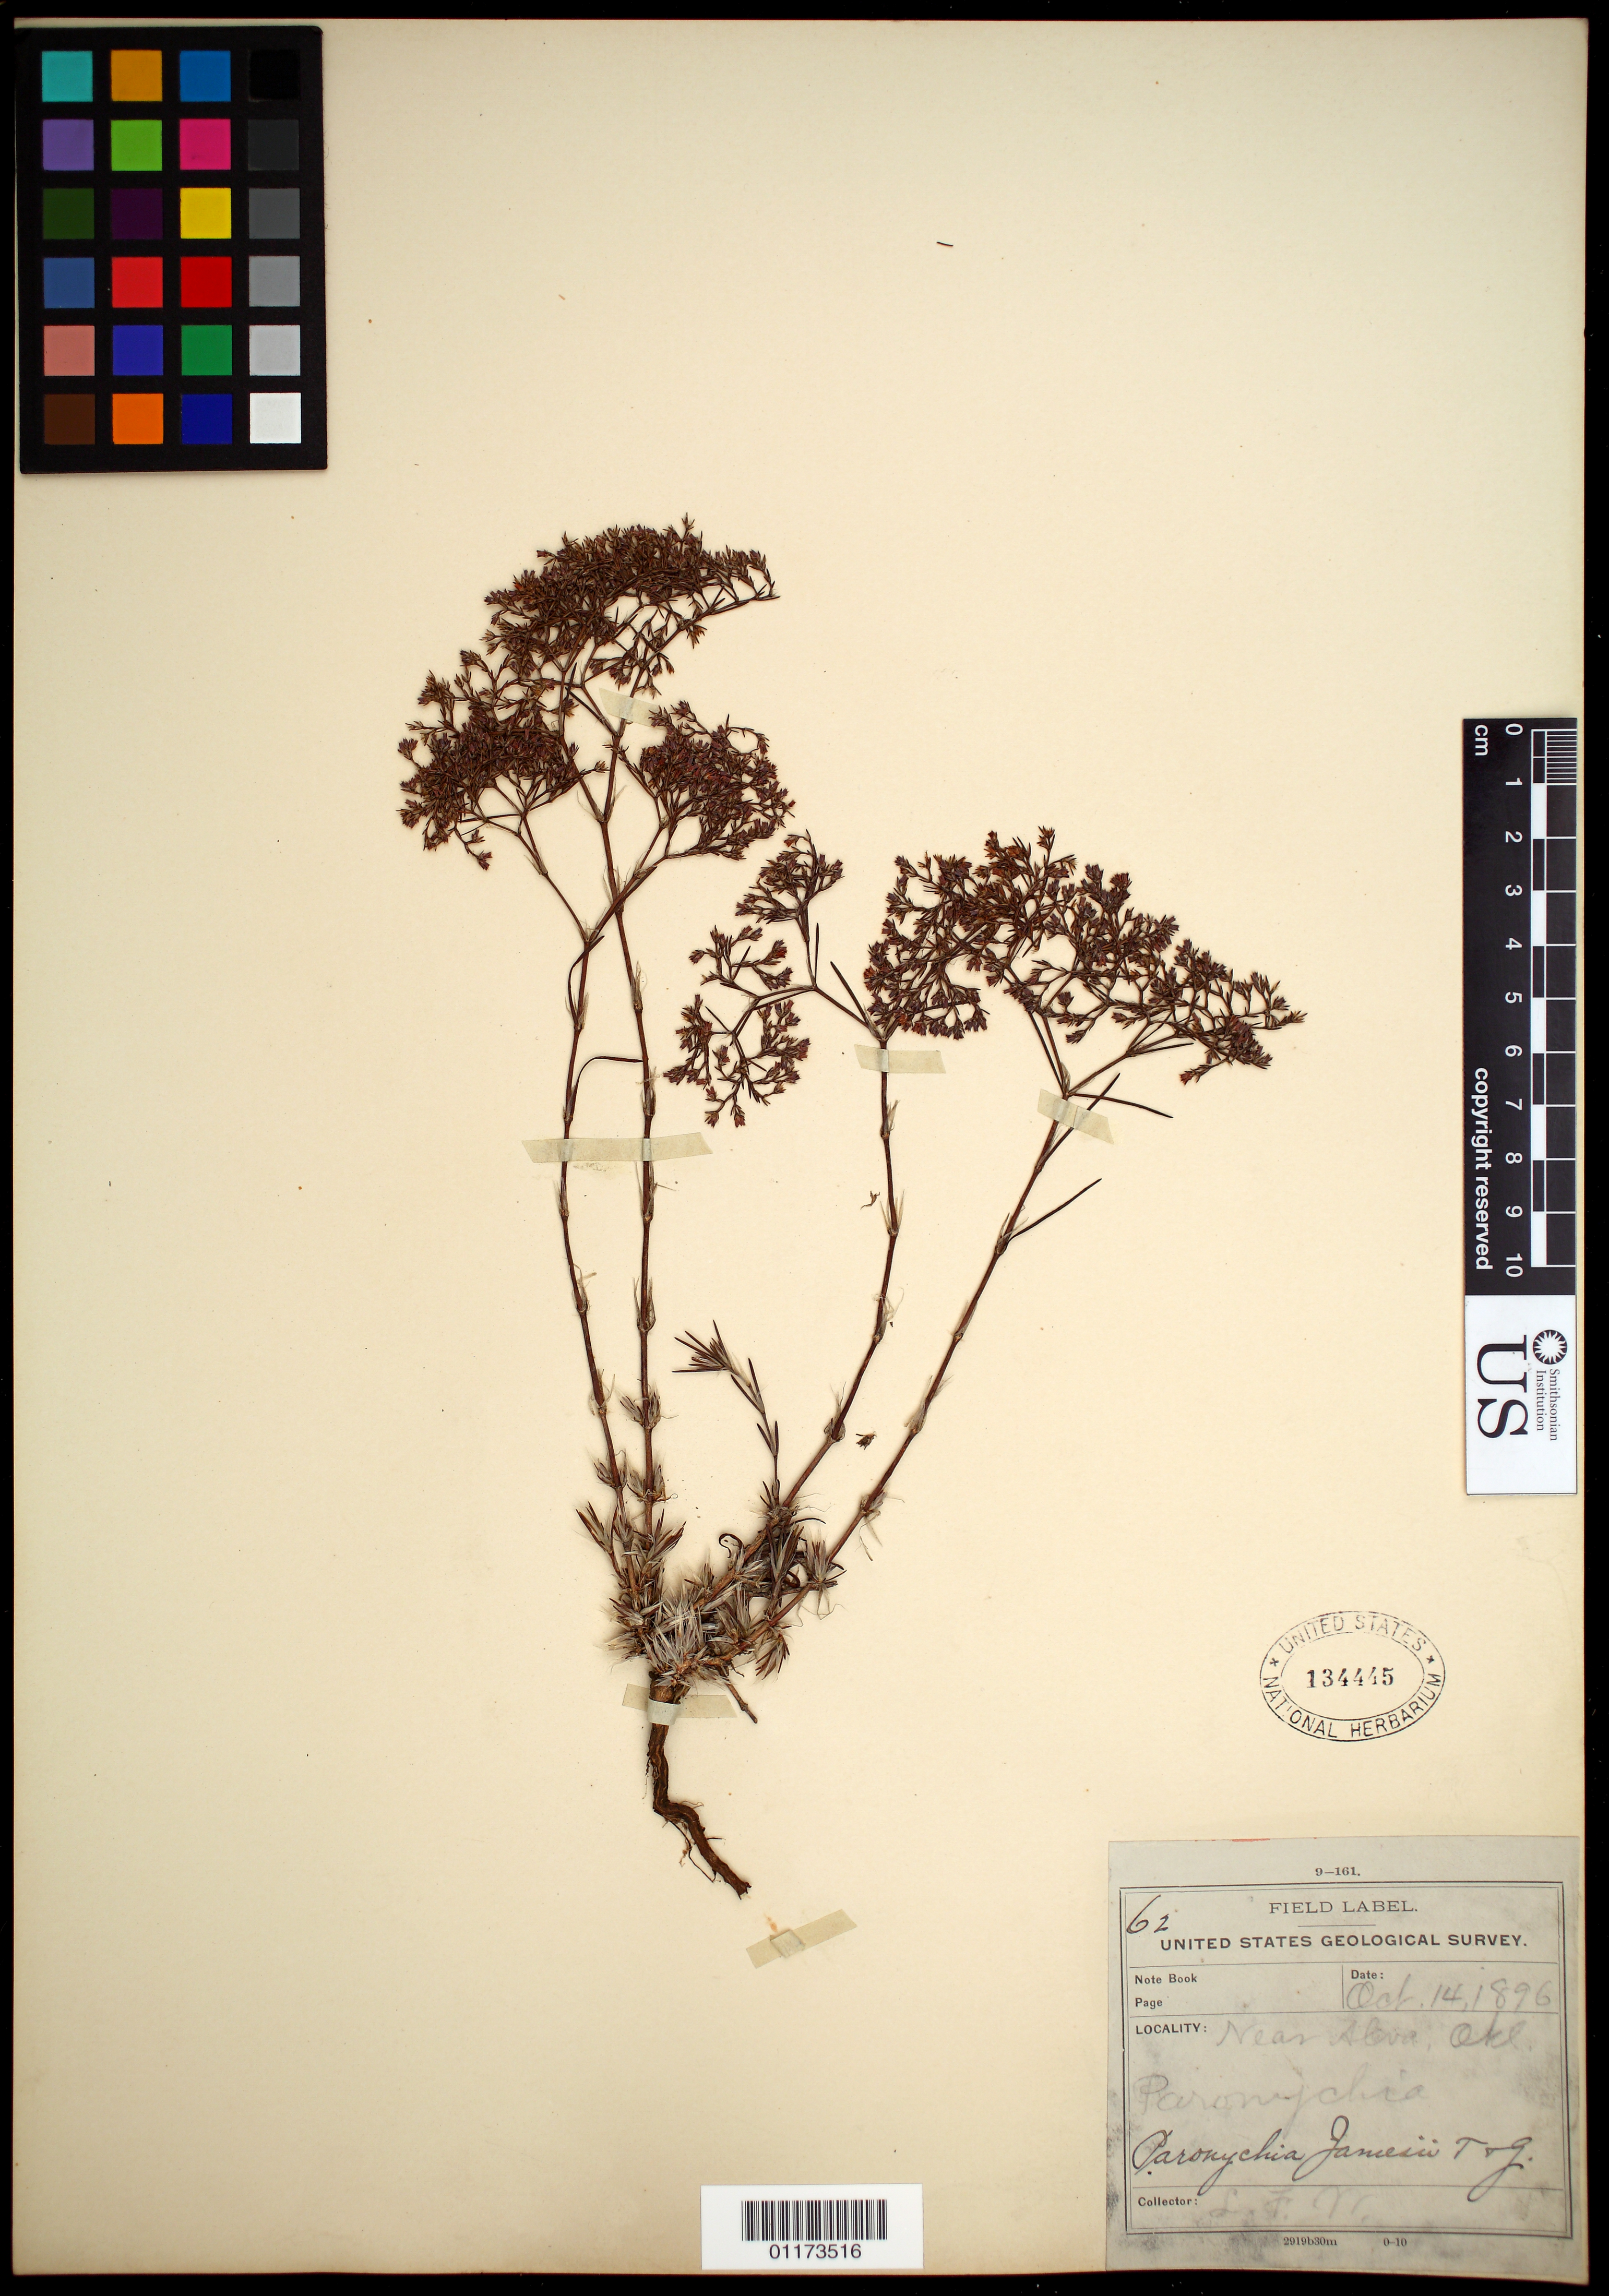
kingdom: Plantae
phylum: Tracheophyta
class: Magnoliopsida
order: Caryophyllales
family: Caryophyllaceae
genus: Paronychia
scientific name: Paronychia jamesii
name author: Torr. & A. Gray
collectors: L. F. Ward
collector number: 62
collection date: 1896-10-14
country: United States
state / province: Oklahoma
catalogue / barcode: US 134445